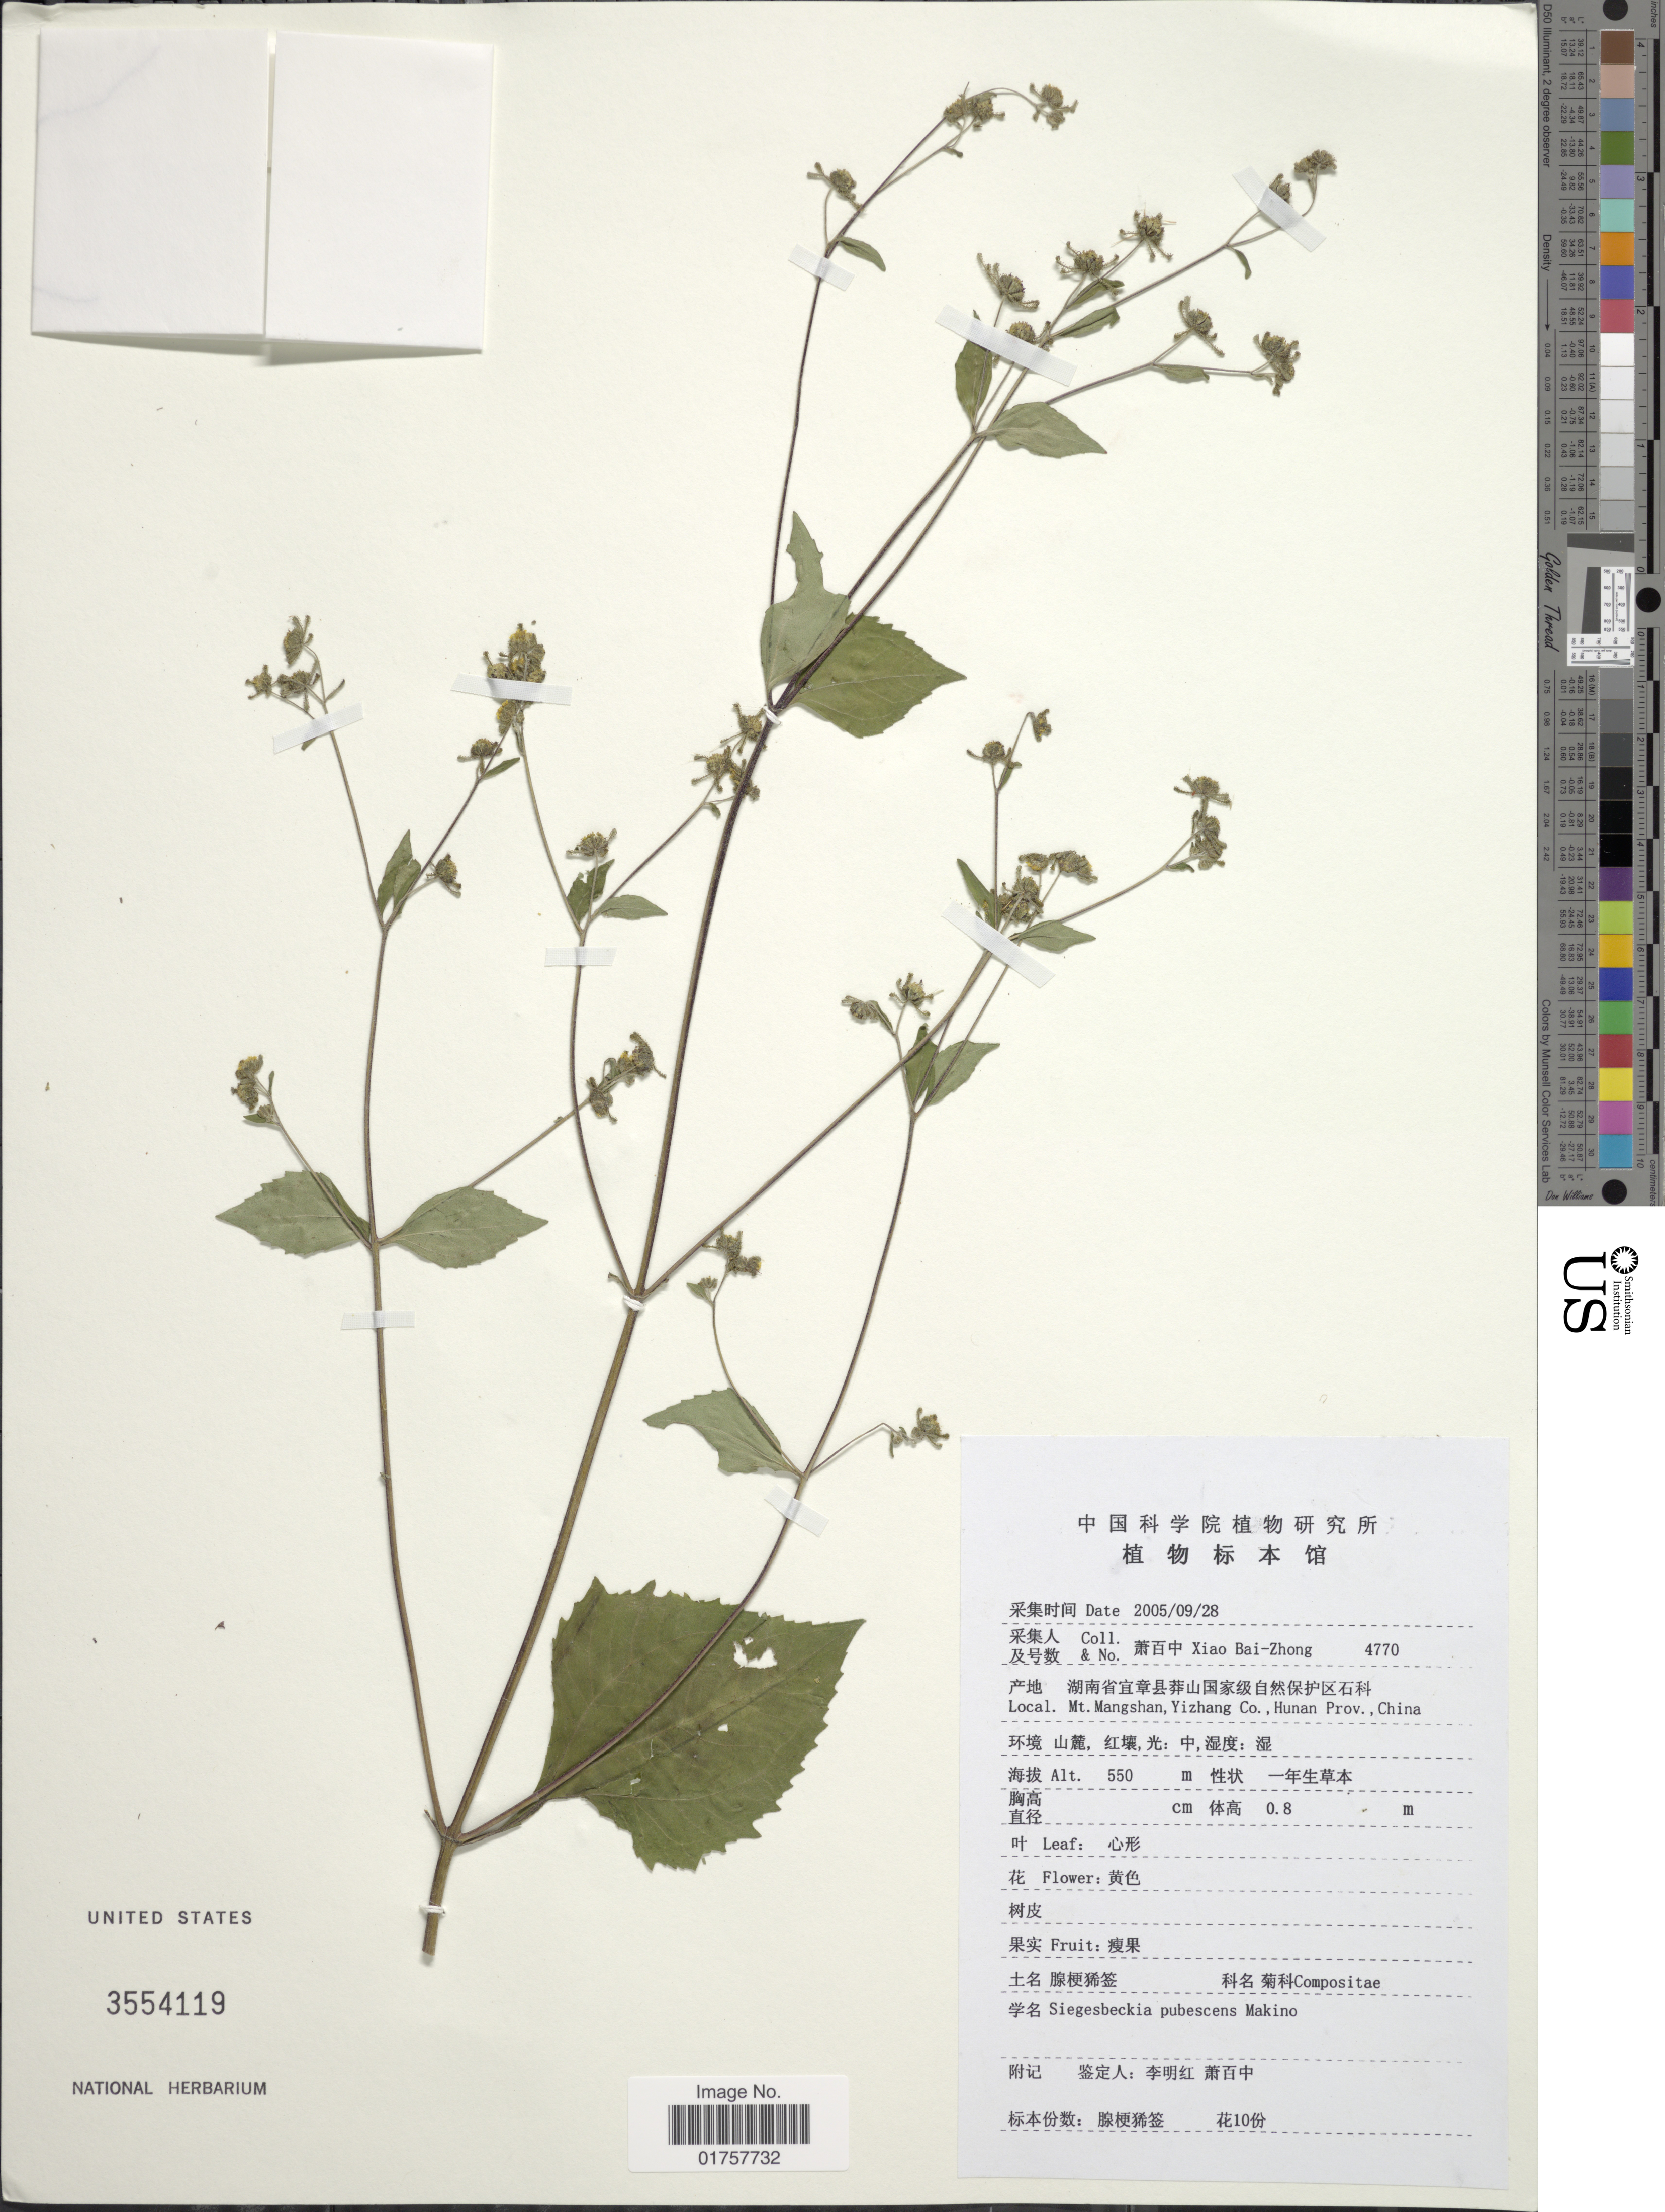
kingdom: Plantae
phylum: Tracheophyta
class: Magnoliopsida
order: Asterales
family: Asteraceae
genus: Sigesbeckia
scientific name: Sigesbeckia pubescens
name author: Makino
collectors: B. Z. Xiao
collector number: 4770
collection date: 2005-09-28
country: China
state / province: Hunan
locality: Mt. Mangshan, Yizhang Co.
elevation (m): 550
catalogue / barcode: US 3554119